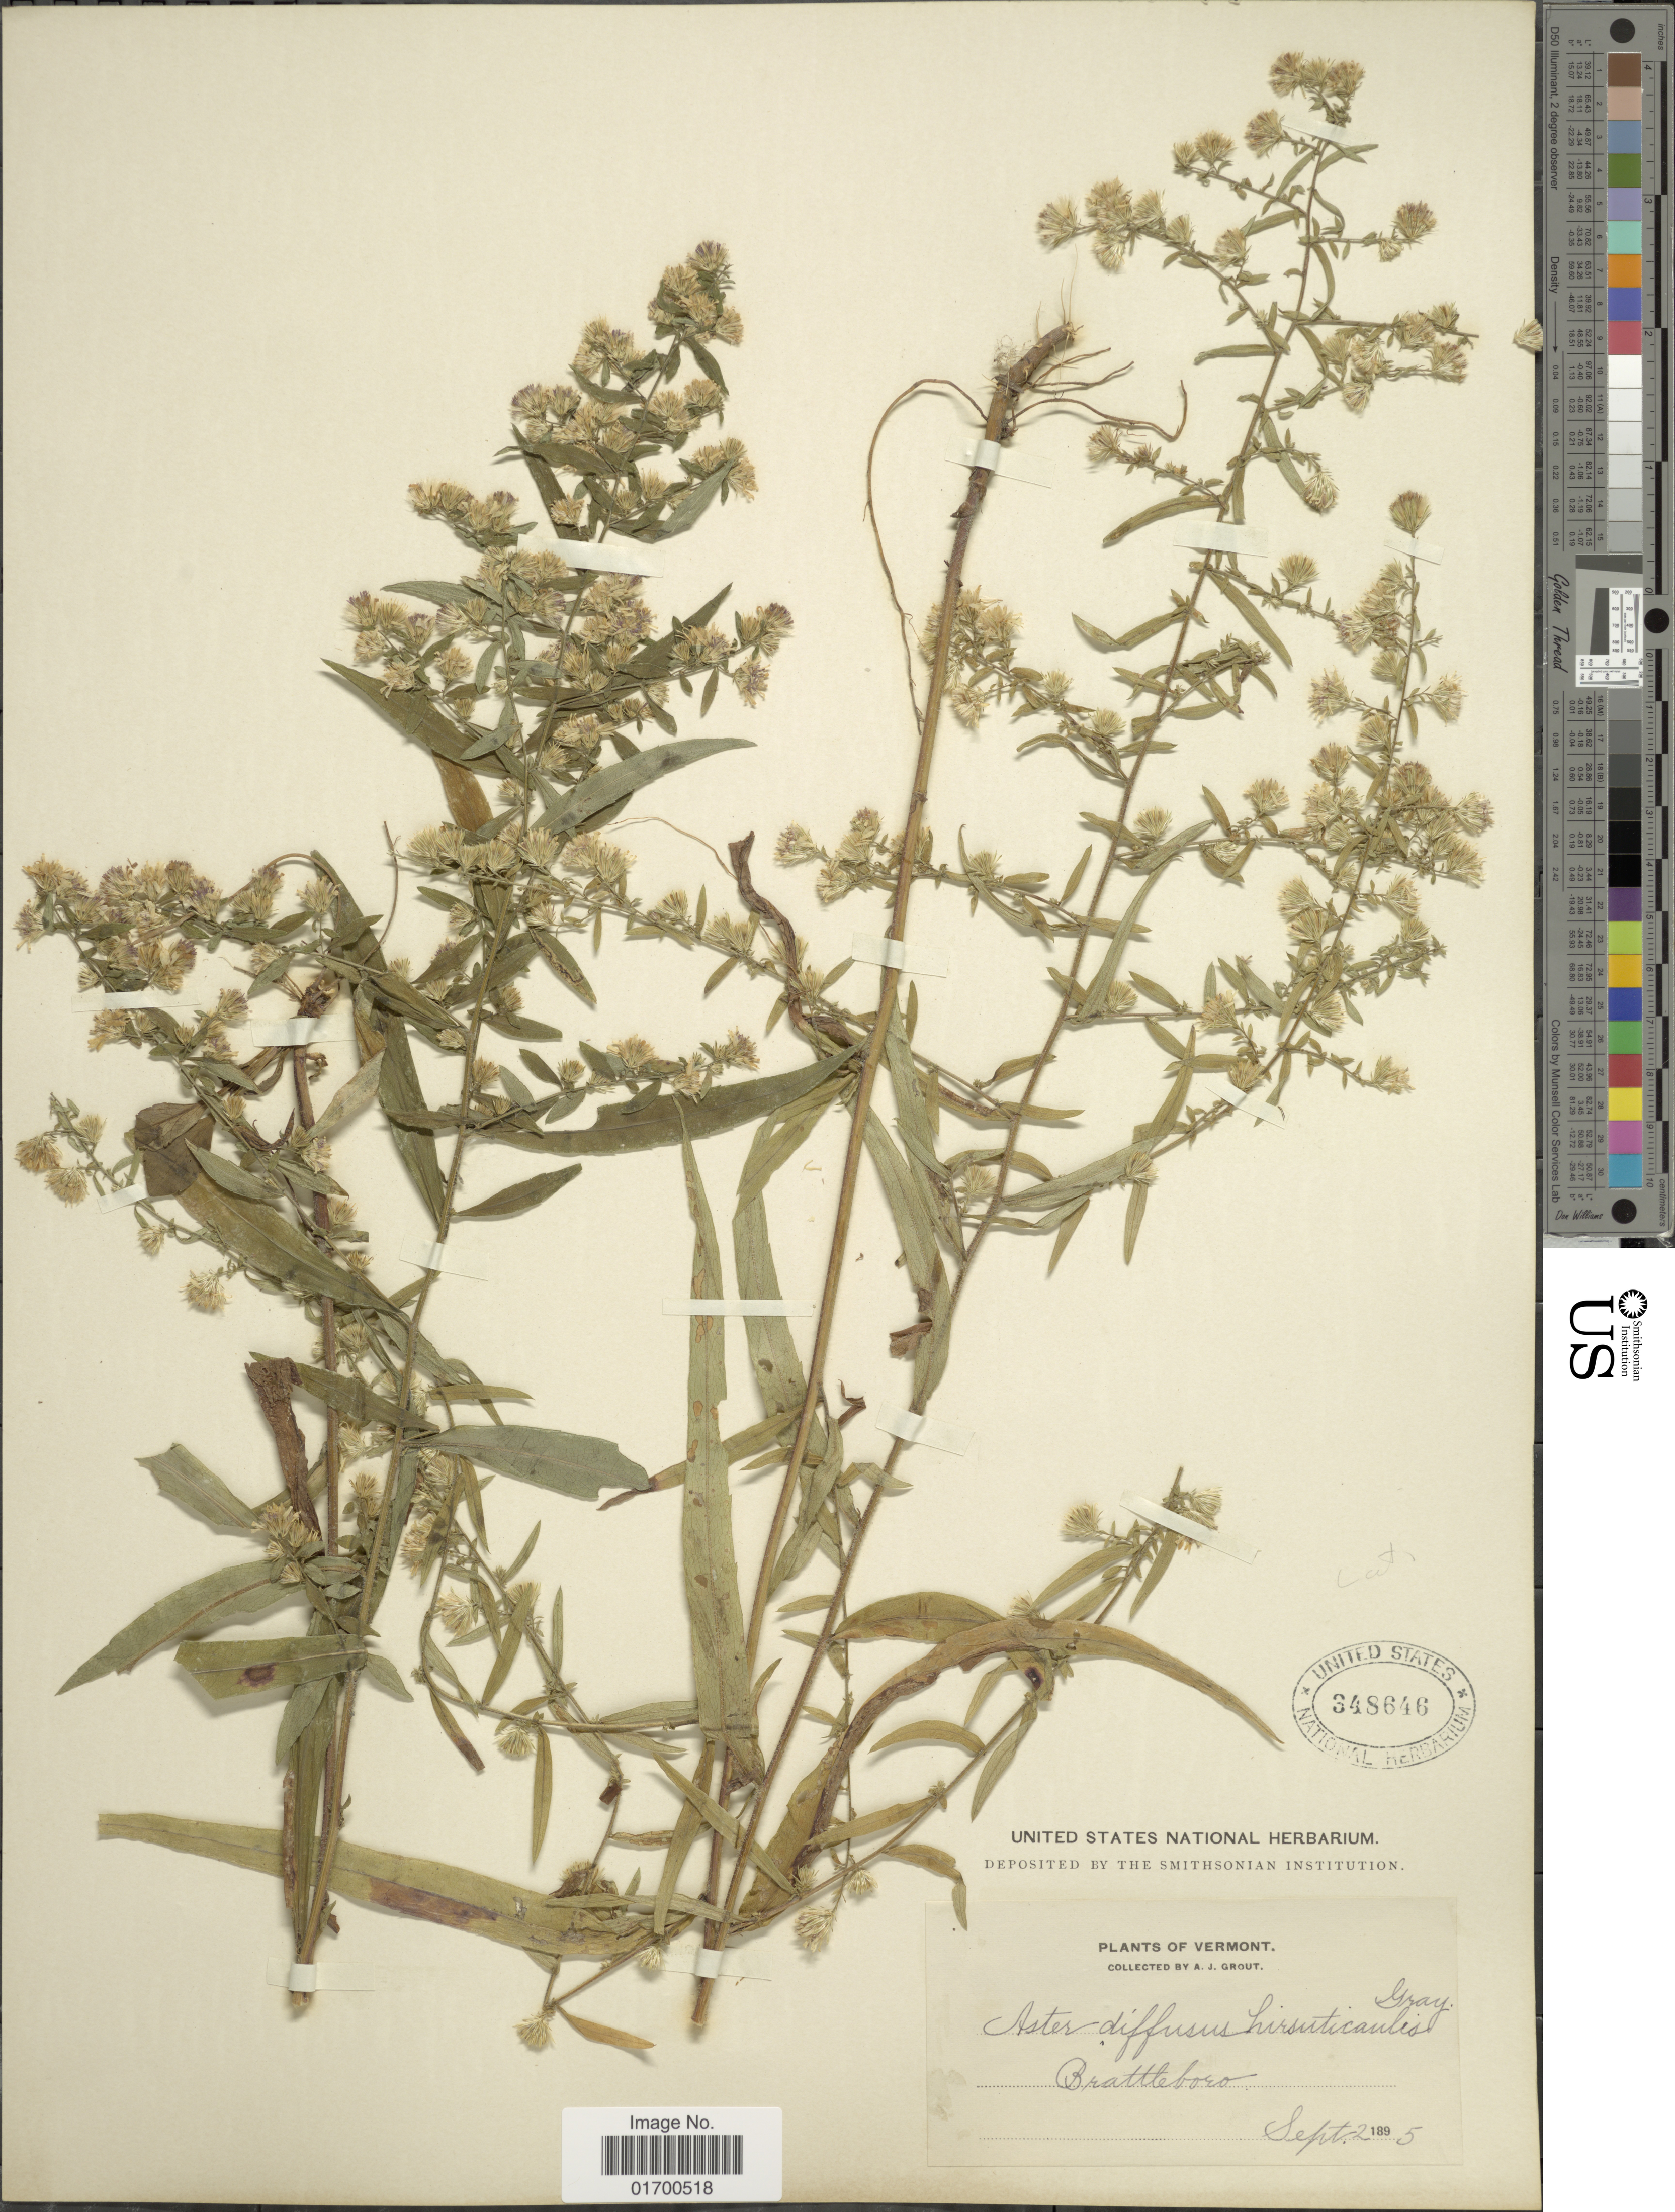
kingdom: Plantae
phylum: Tracheophyta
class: Magnoliopsida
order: Asterales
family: Asteraceae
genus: Symphyotrichum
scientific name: Symphyotrichum lateriflorum var. hirsuticaule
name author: (DC.) G.L. Nesom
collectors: A. J. Grout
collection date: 1895-09-02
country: United States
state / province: Vermont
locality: Brattleboro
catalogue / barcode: US 348646